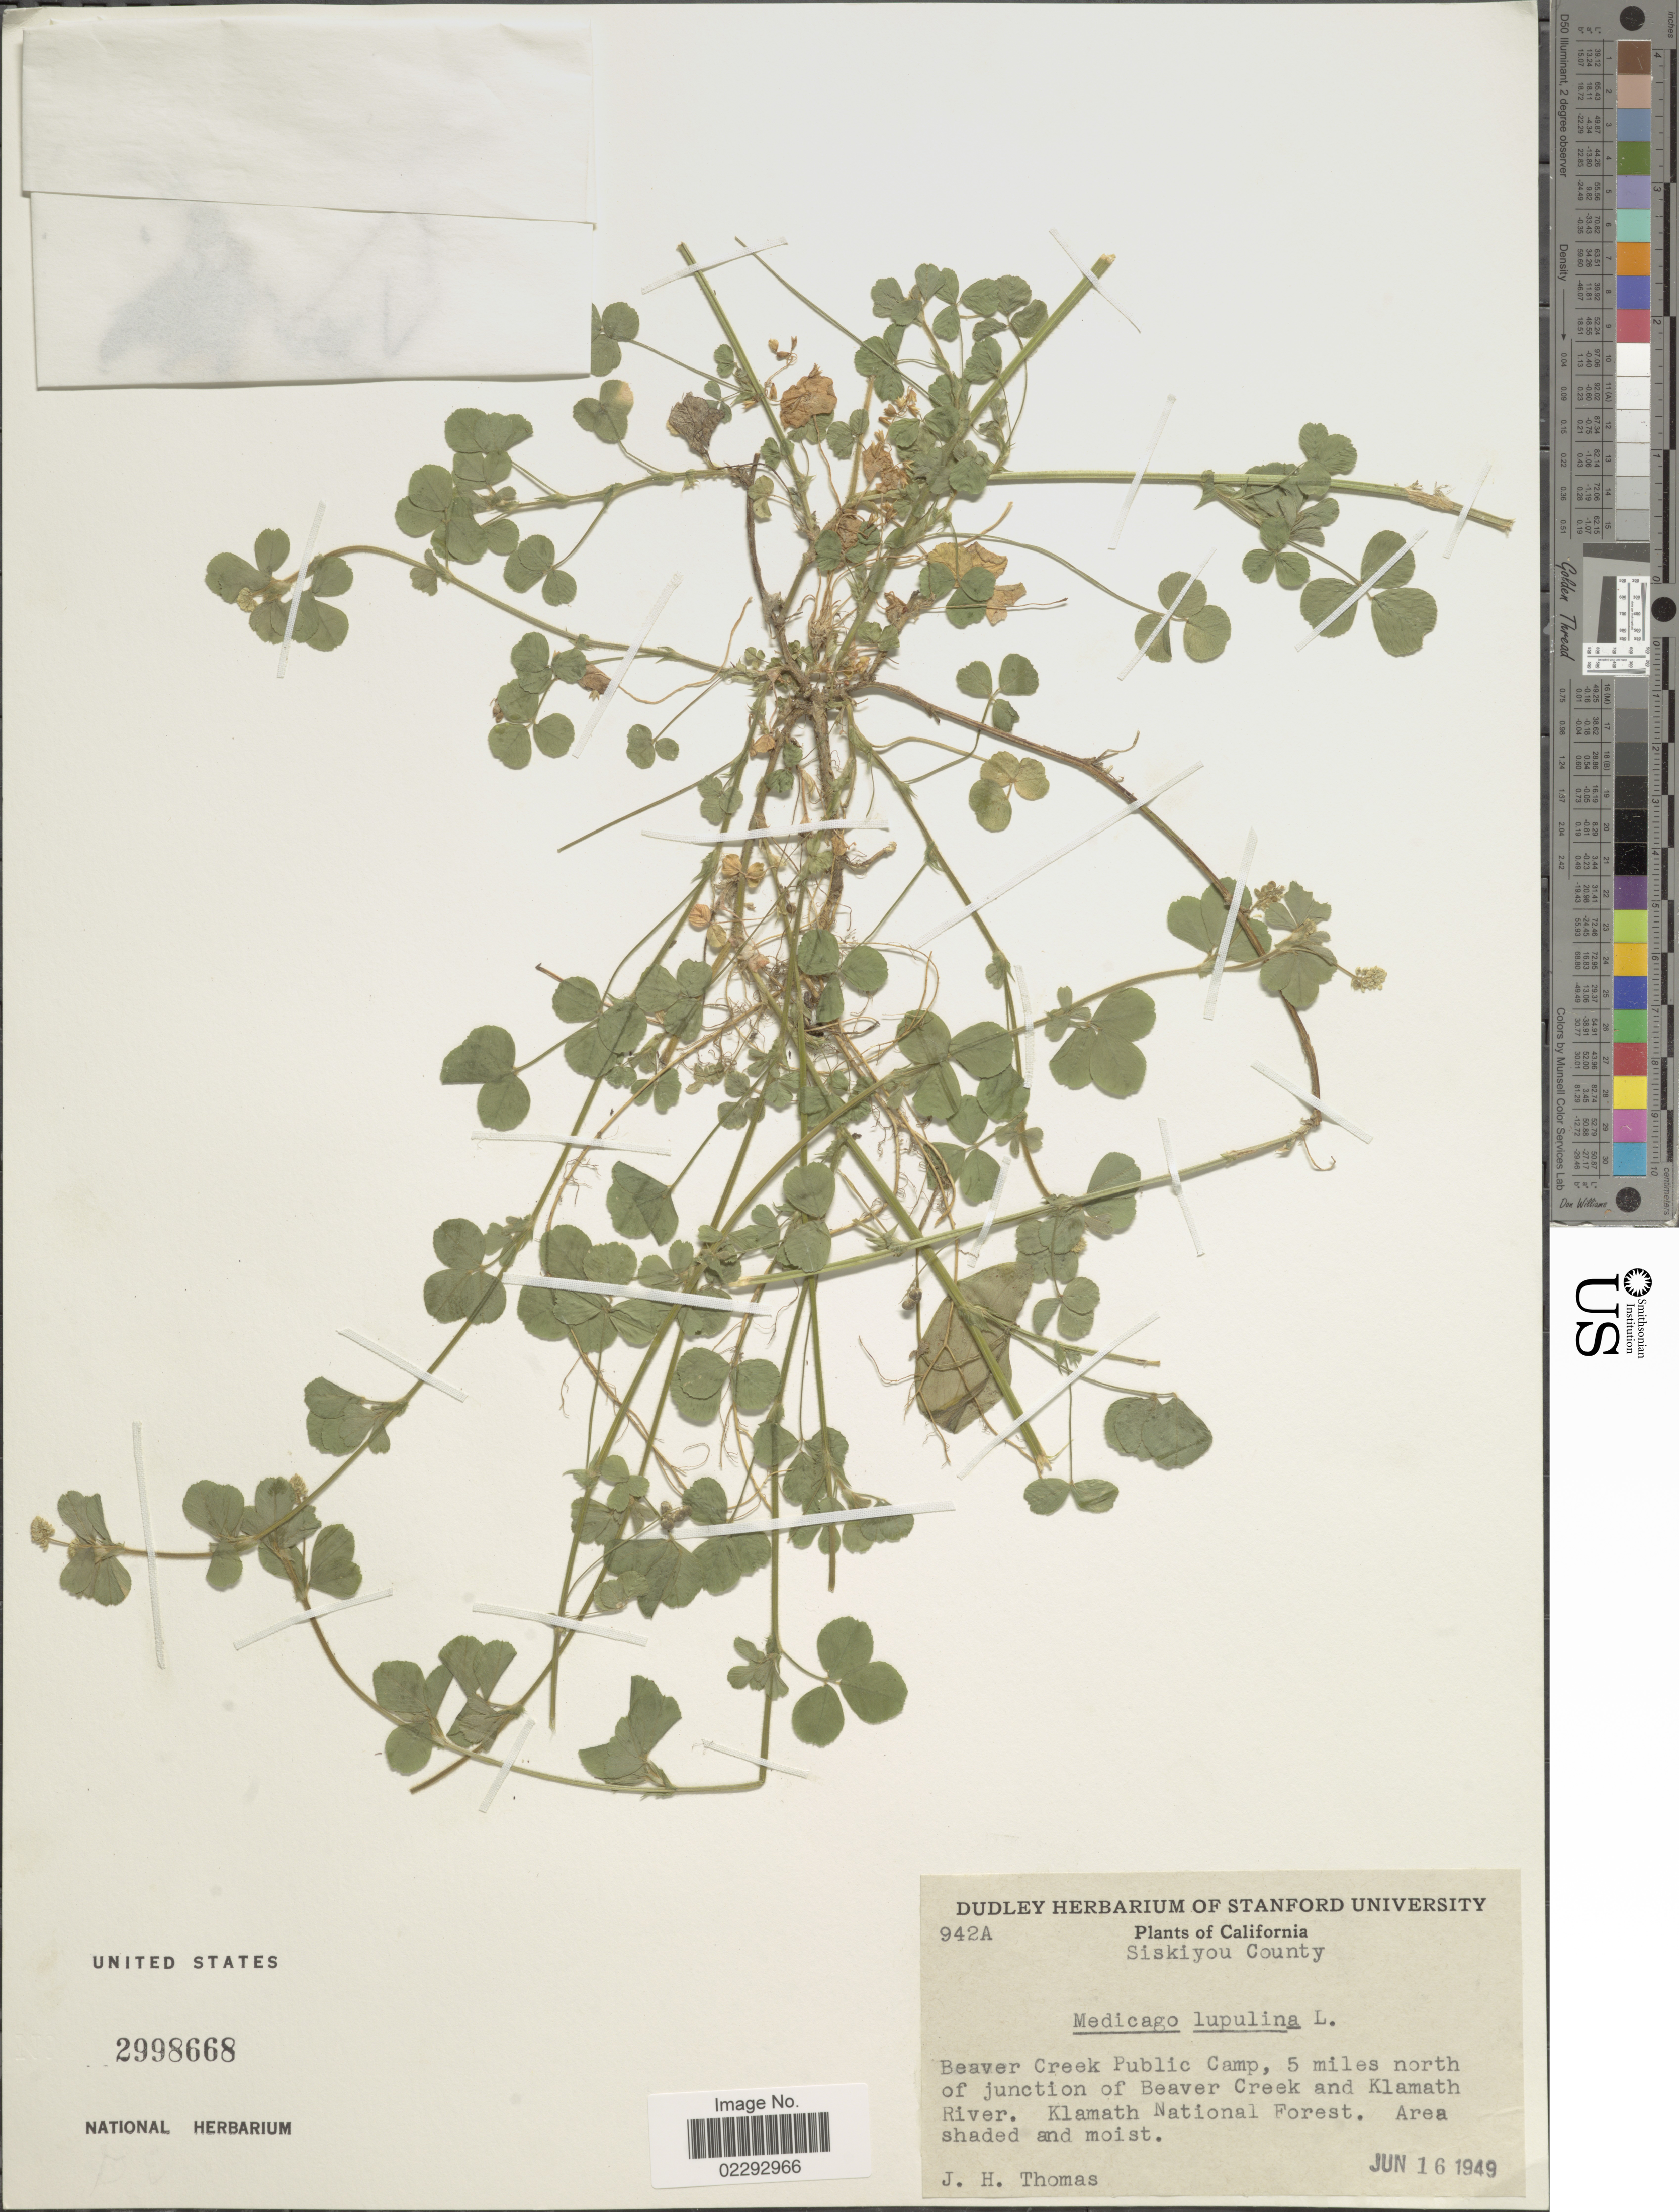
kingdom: Plantae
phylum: Tracheophyta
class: Magnoliopsida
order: Fabales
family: Fabaceae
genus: Medicago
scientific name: Medicago lupulina var. lupulina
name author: L.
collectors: J. H. Thomas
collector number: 942A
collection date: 1949-06-16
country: United States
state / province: California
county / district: Siskiyou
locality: California. Siskiyou County. Beaver Creek Public Camp, 5 miles north of junction of Beaver Creek and Klamath River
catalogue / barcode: US 2998668